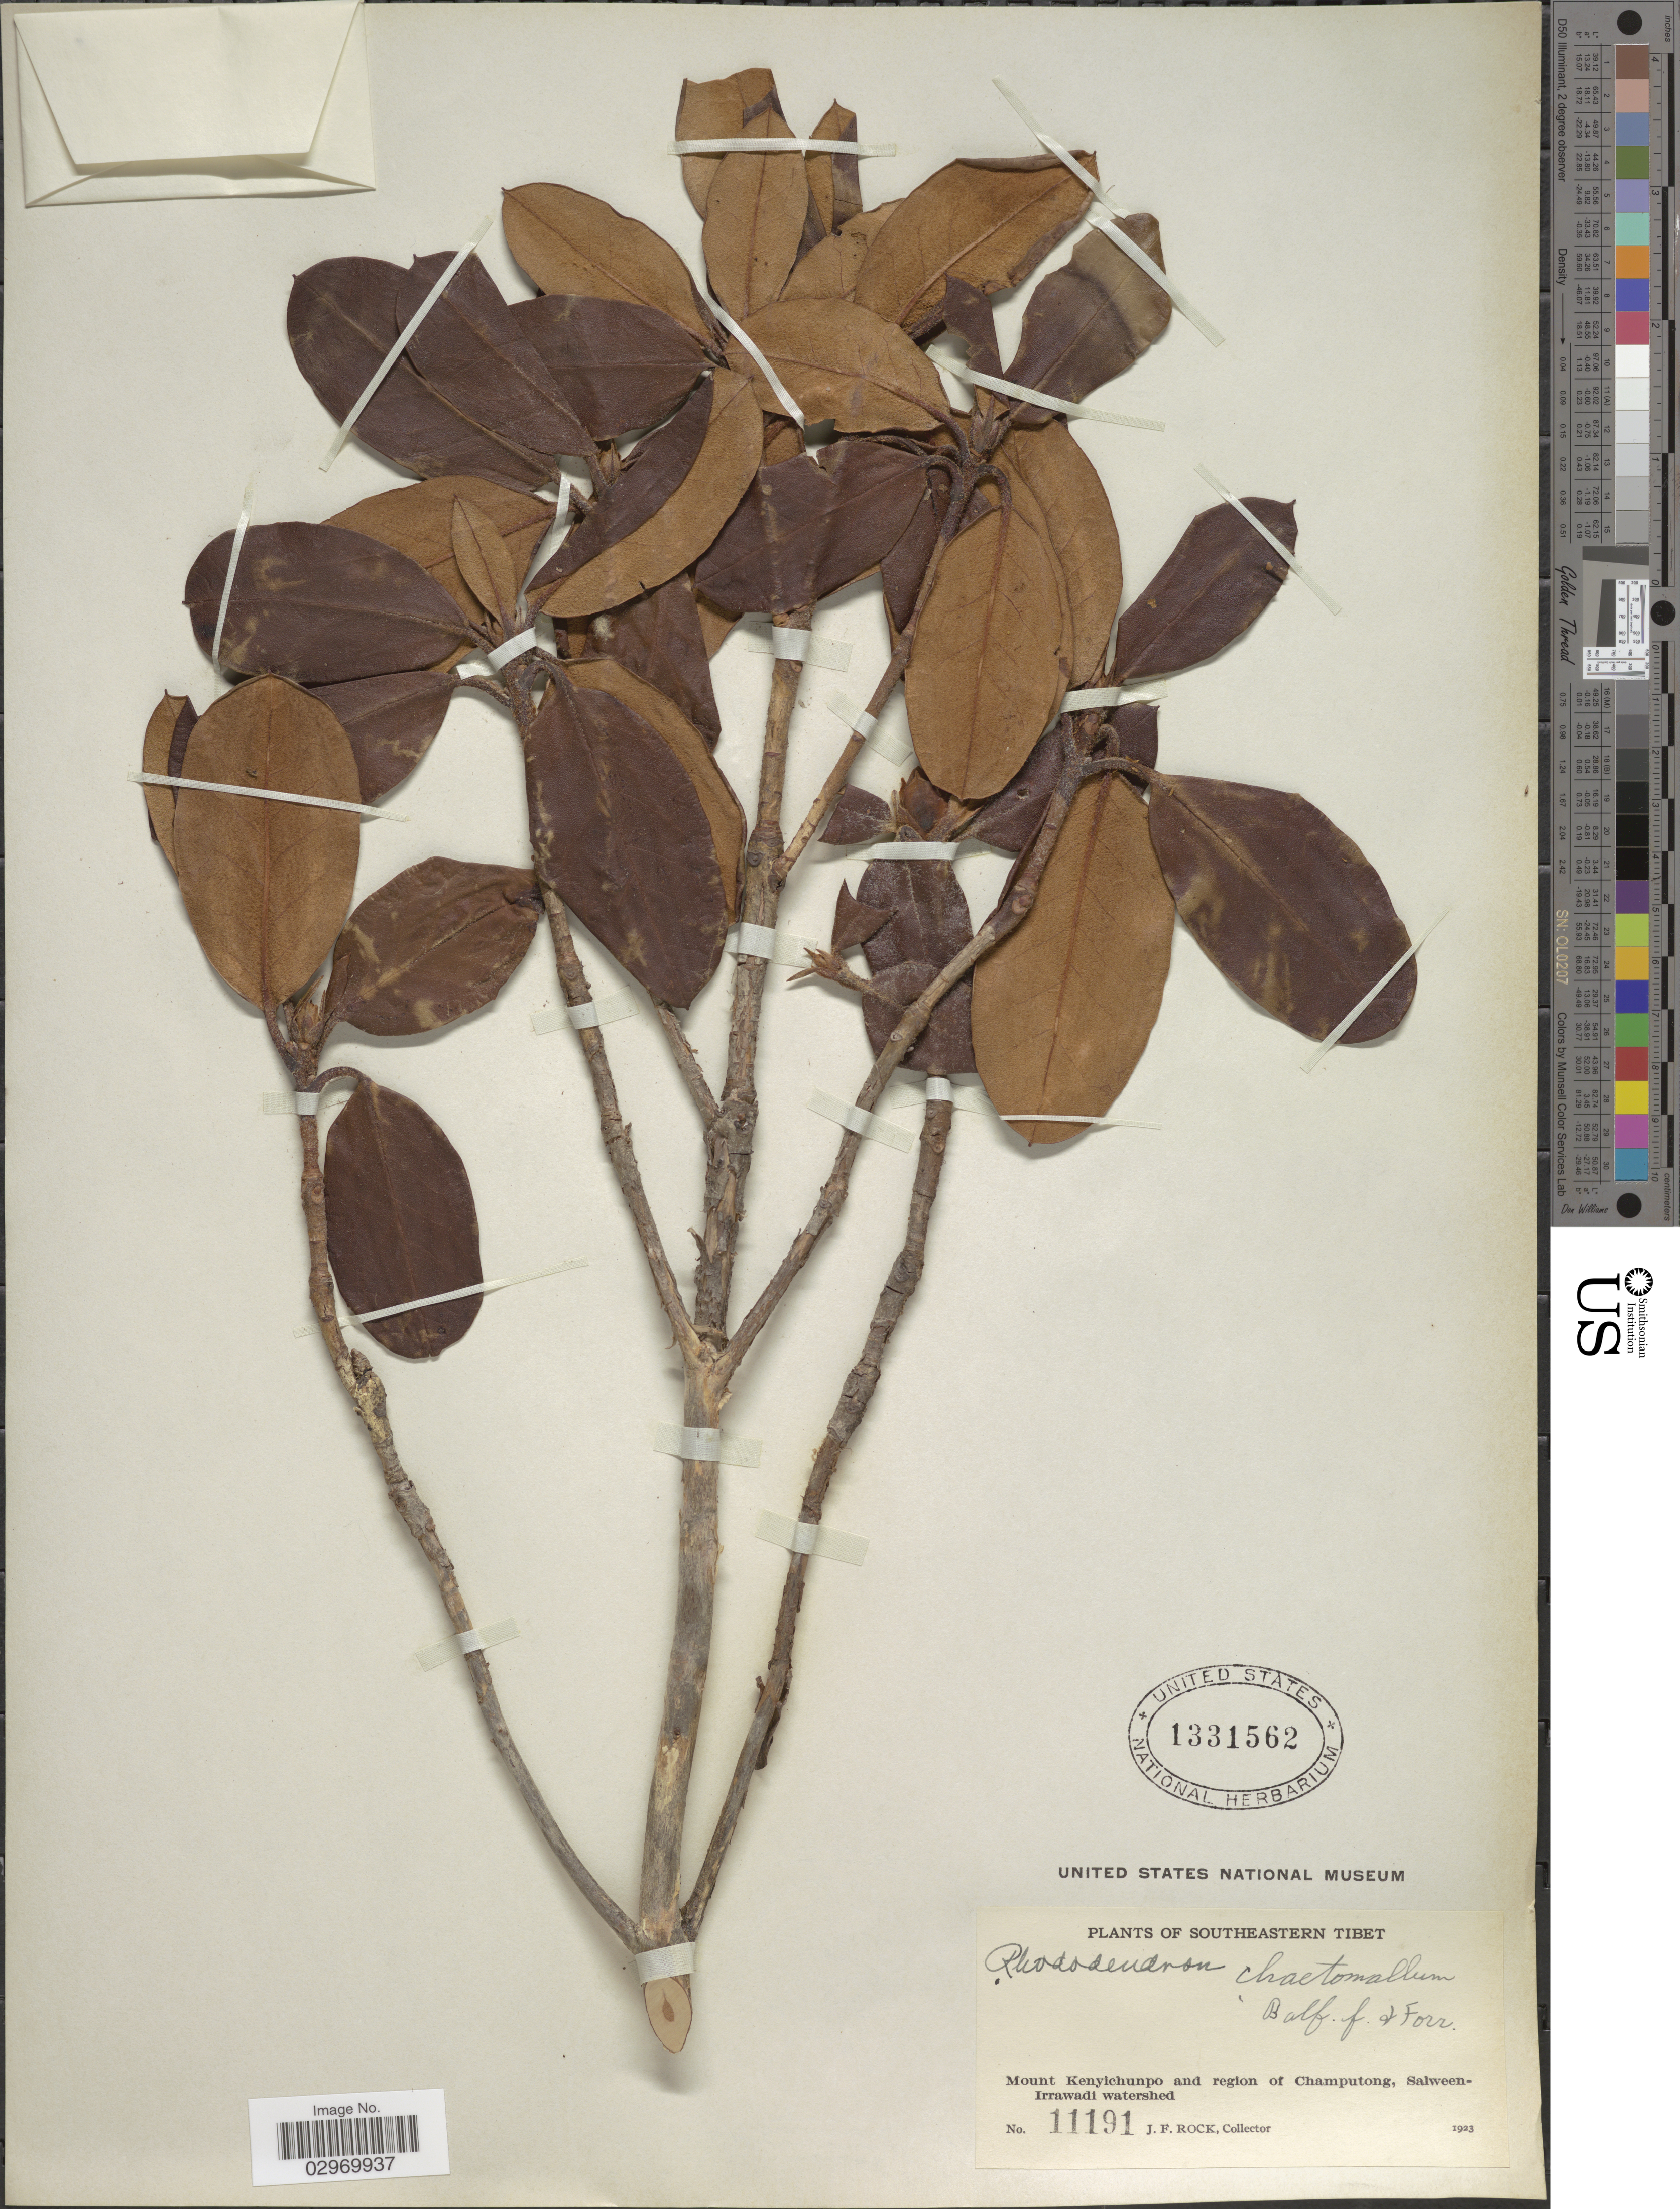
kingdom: Plantae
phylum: Tracheophyta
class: Magnoliopsida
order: Ericales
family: Ericaceae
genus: Rhododendron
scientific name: Rhododendron chaetomallum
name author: Balf. f. & Forrest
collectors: J. Rock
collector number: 11191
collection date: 1923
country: China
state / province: Xizang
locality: Southeastern Tibet, Mount Kenyichunpo and region of Champutong, Salween-Irrawadi watershed.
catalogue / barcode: US 1331562